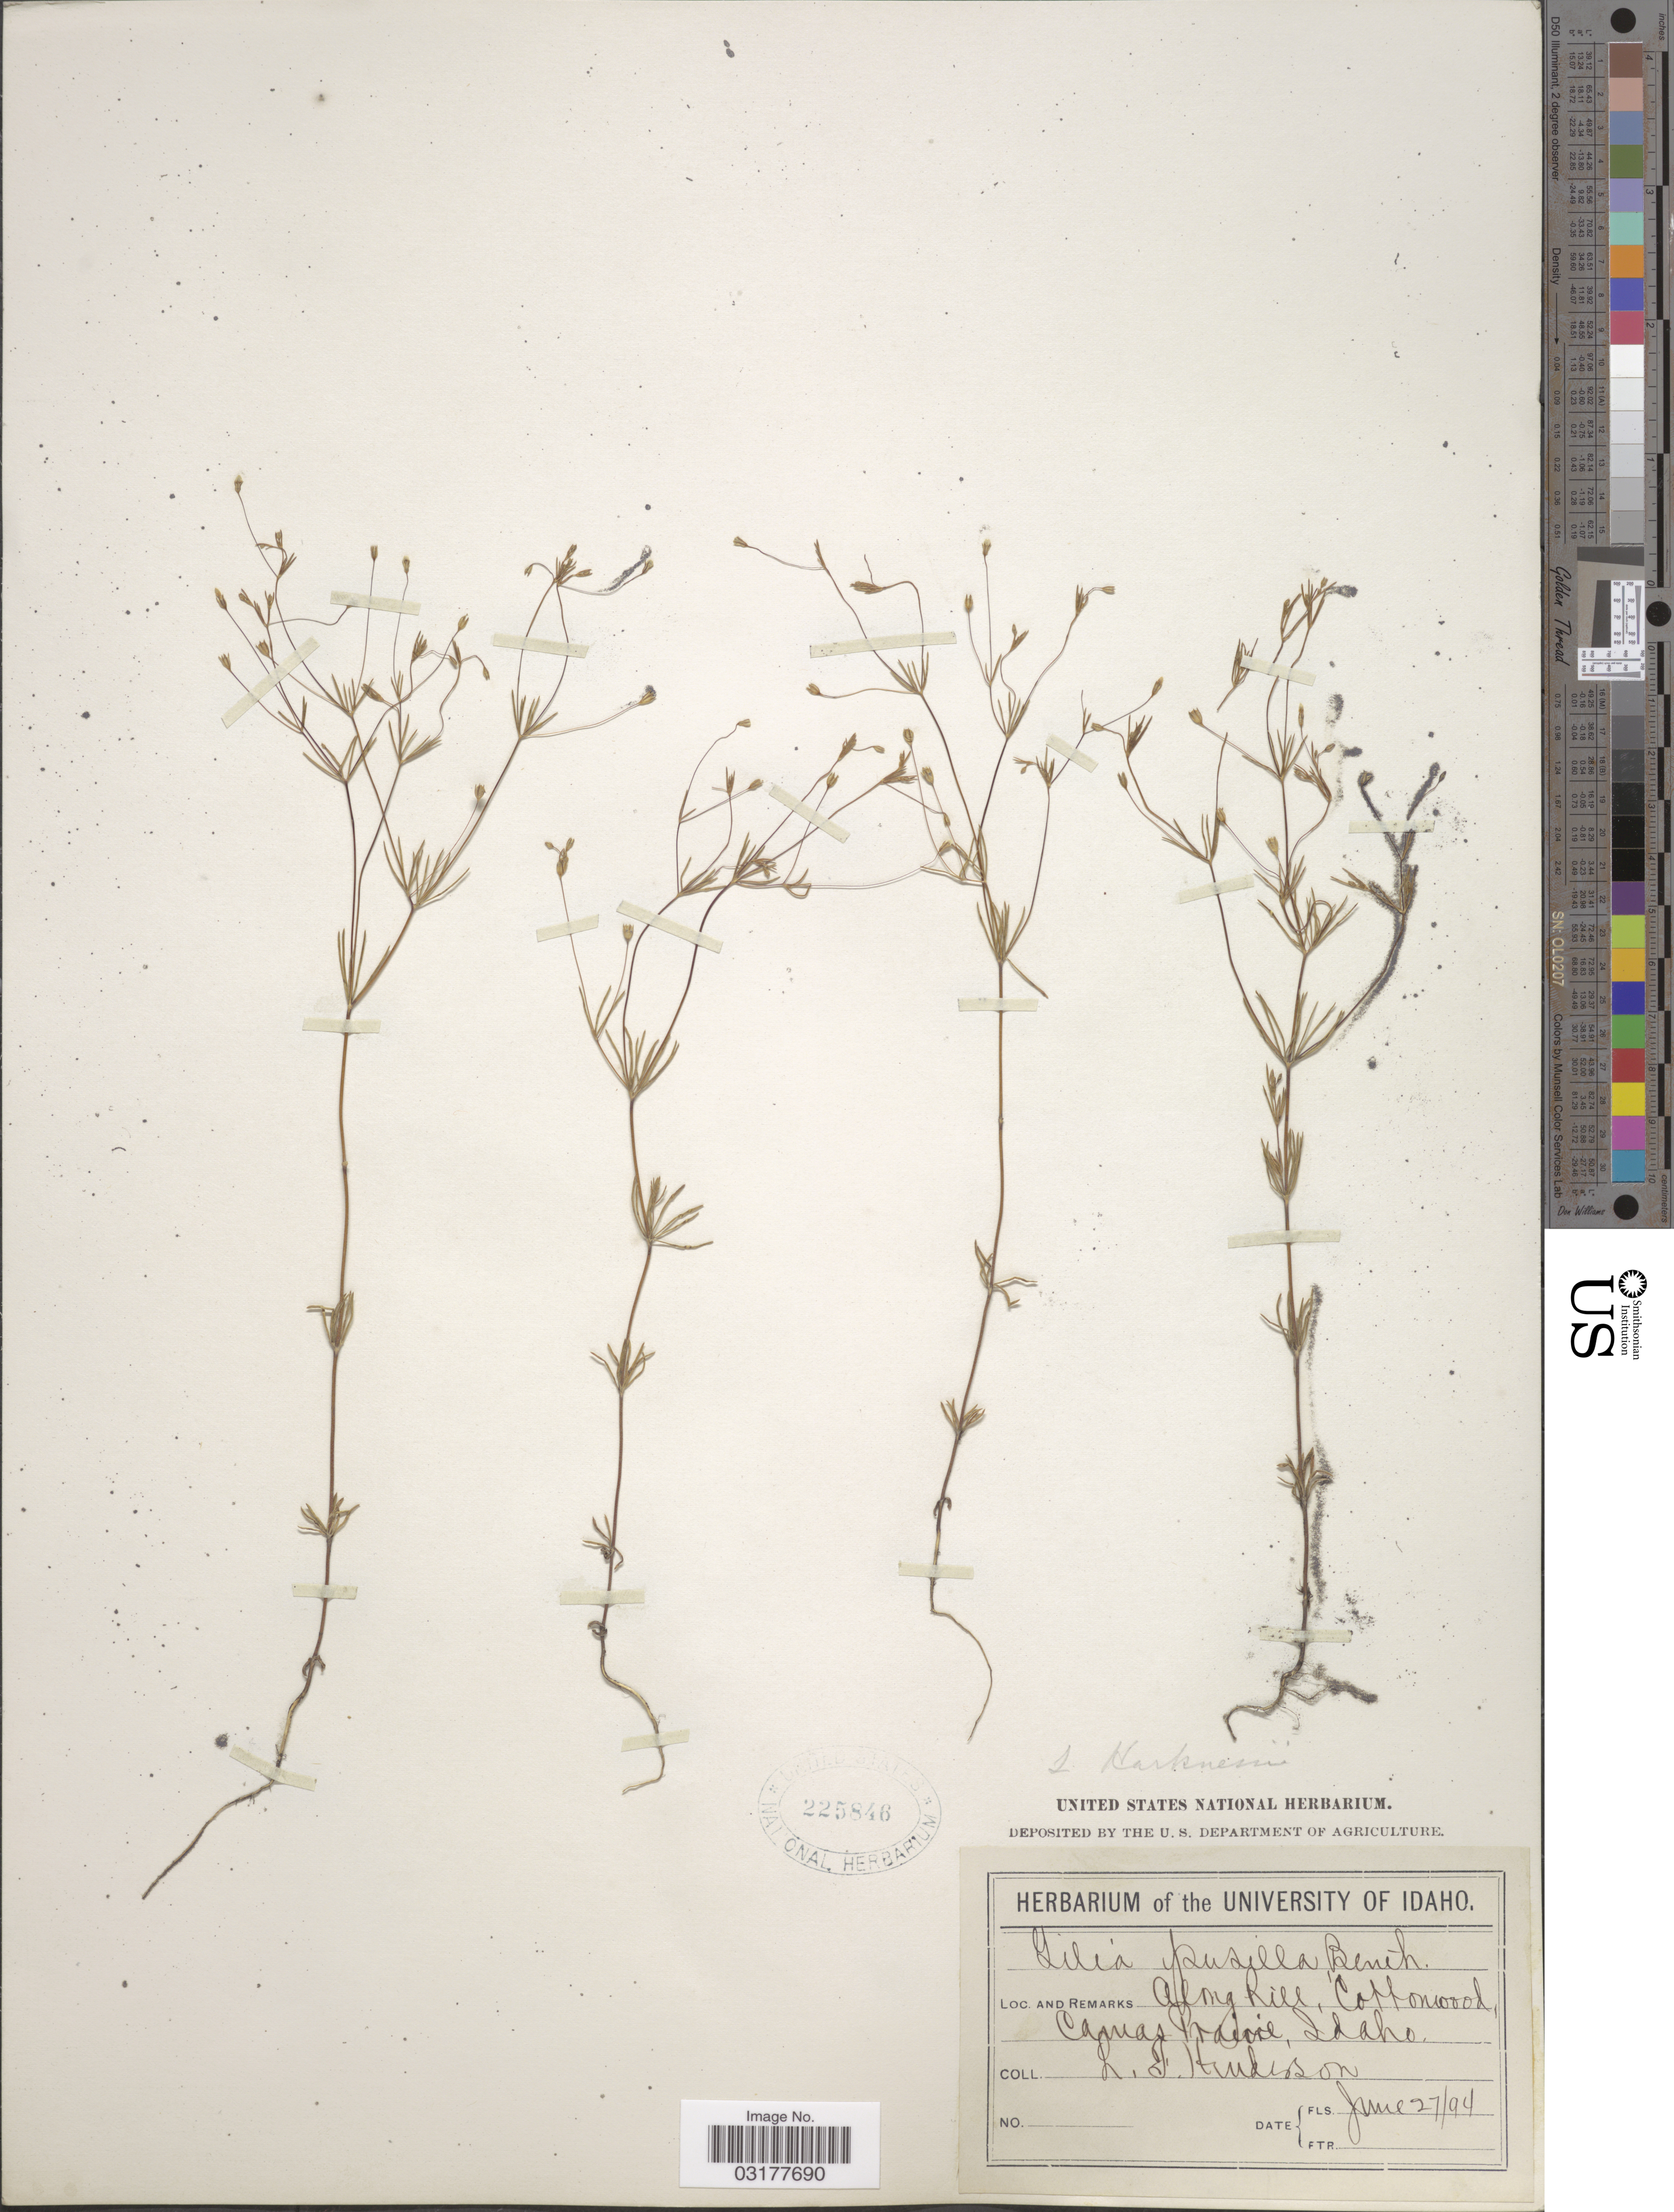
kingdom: Plantae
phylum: Tracheophyta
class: Magnoliopsida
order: Ericales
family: Polemoniaceae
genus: Linanthus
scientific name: Linanthus harknessii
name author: (Curran) Greene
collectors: L. Henderson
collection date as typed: Transcribed d/m/y: 27/6/94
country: United States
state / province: Idaho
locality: Along hill, Cottonwood, Camas Prairie.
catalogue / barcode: US 225846